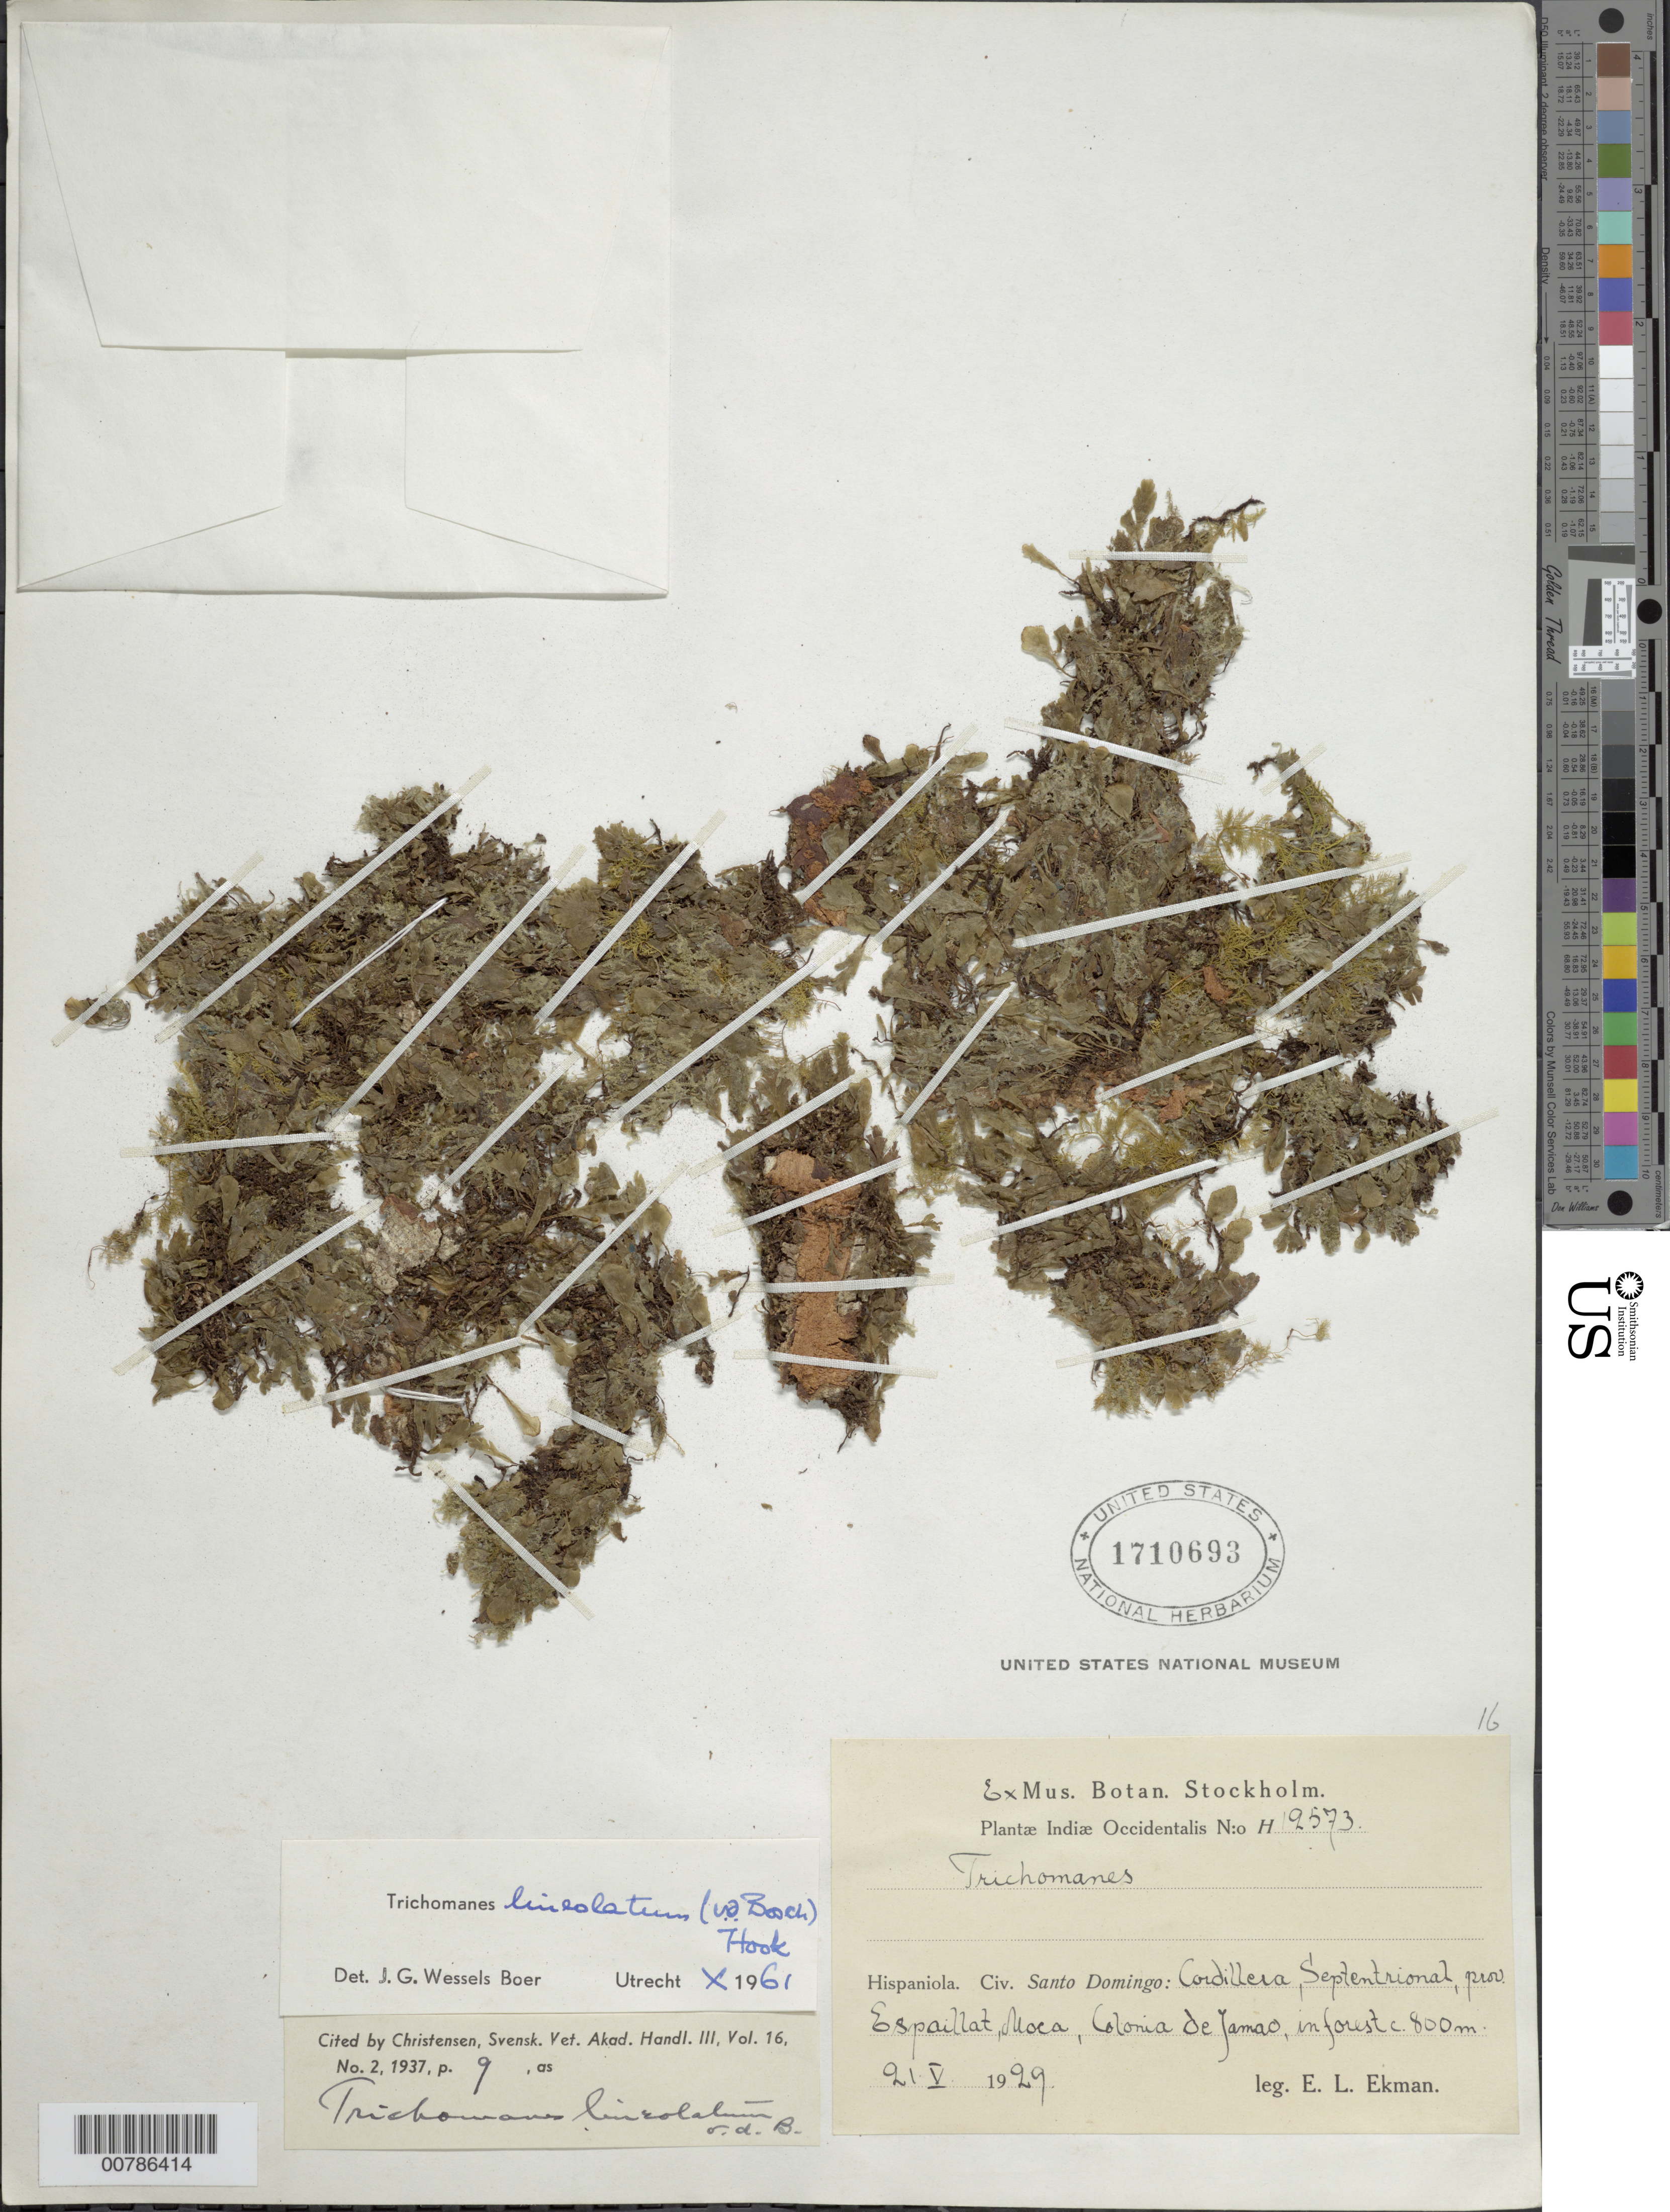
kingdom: Plantae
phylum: Tracheophyta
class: Polypodiopsida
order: Hymenophyllales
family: Hymenophyllaceae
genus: Didymoglossum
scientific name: Didymoglossum lineolatum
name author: Bosch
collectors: E. L. Ekman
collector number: H 12573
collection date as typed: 21 May 1929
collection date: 1929-05-21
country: Dominican Republic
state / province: Espaillat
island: Hispaniola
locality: Cordillera Septentrional, Moca, Colonia de Jamao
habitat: In forest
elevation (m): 800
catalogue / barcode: US 1710693